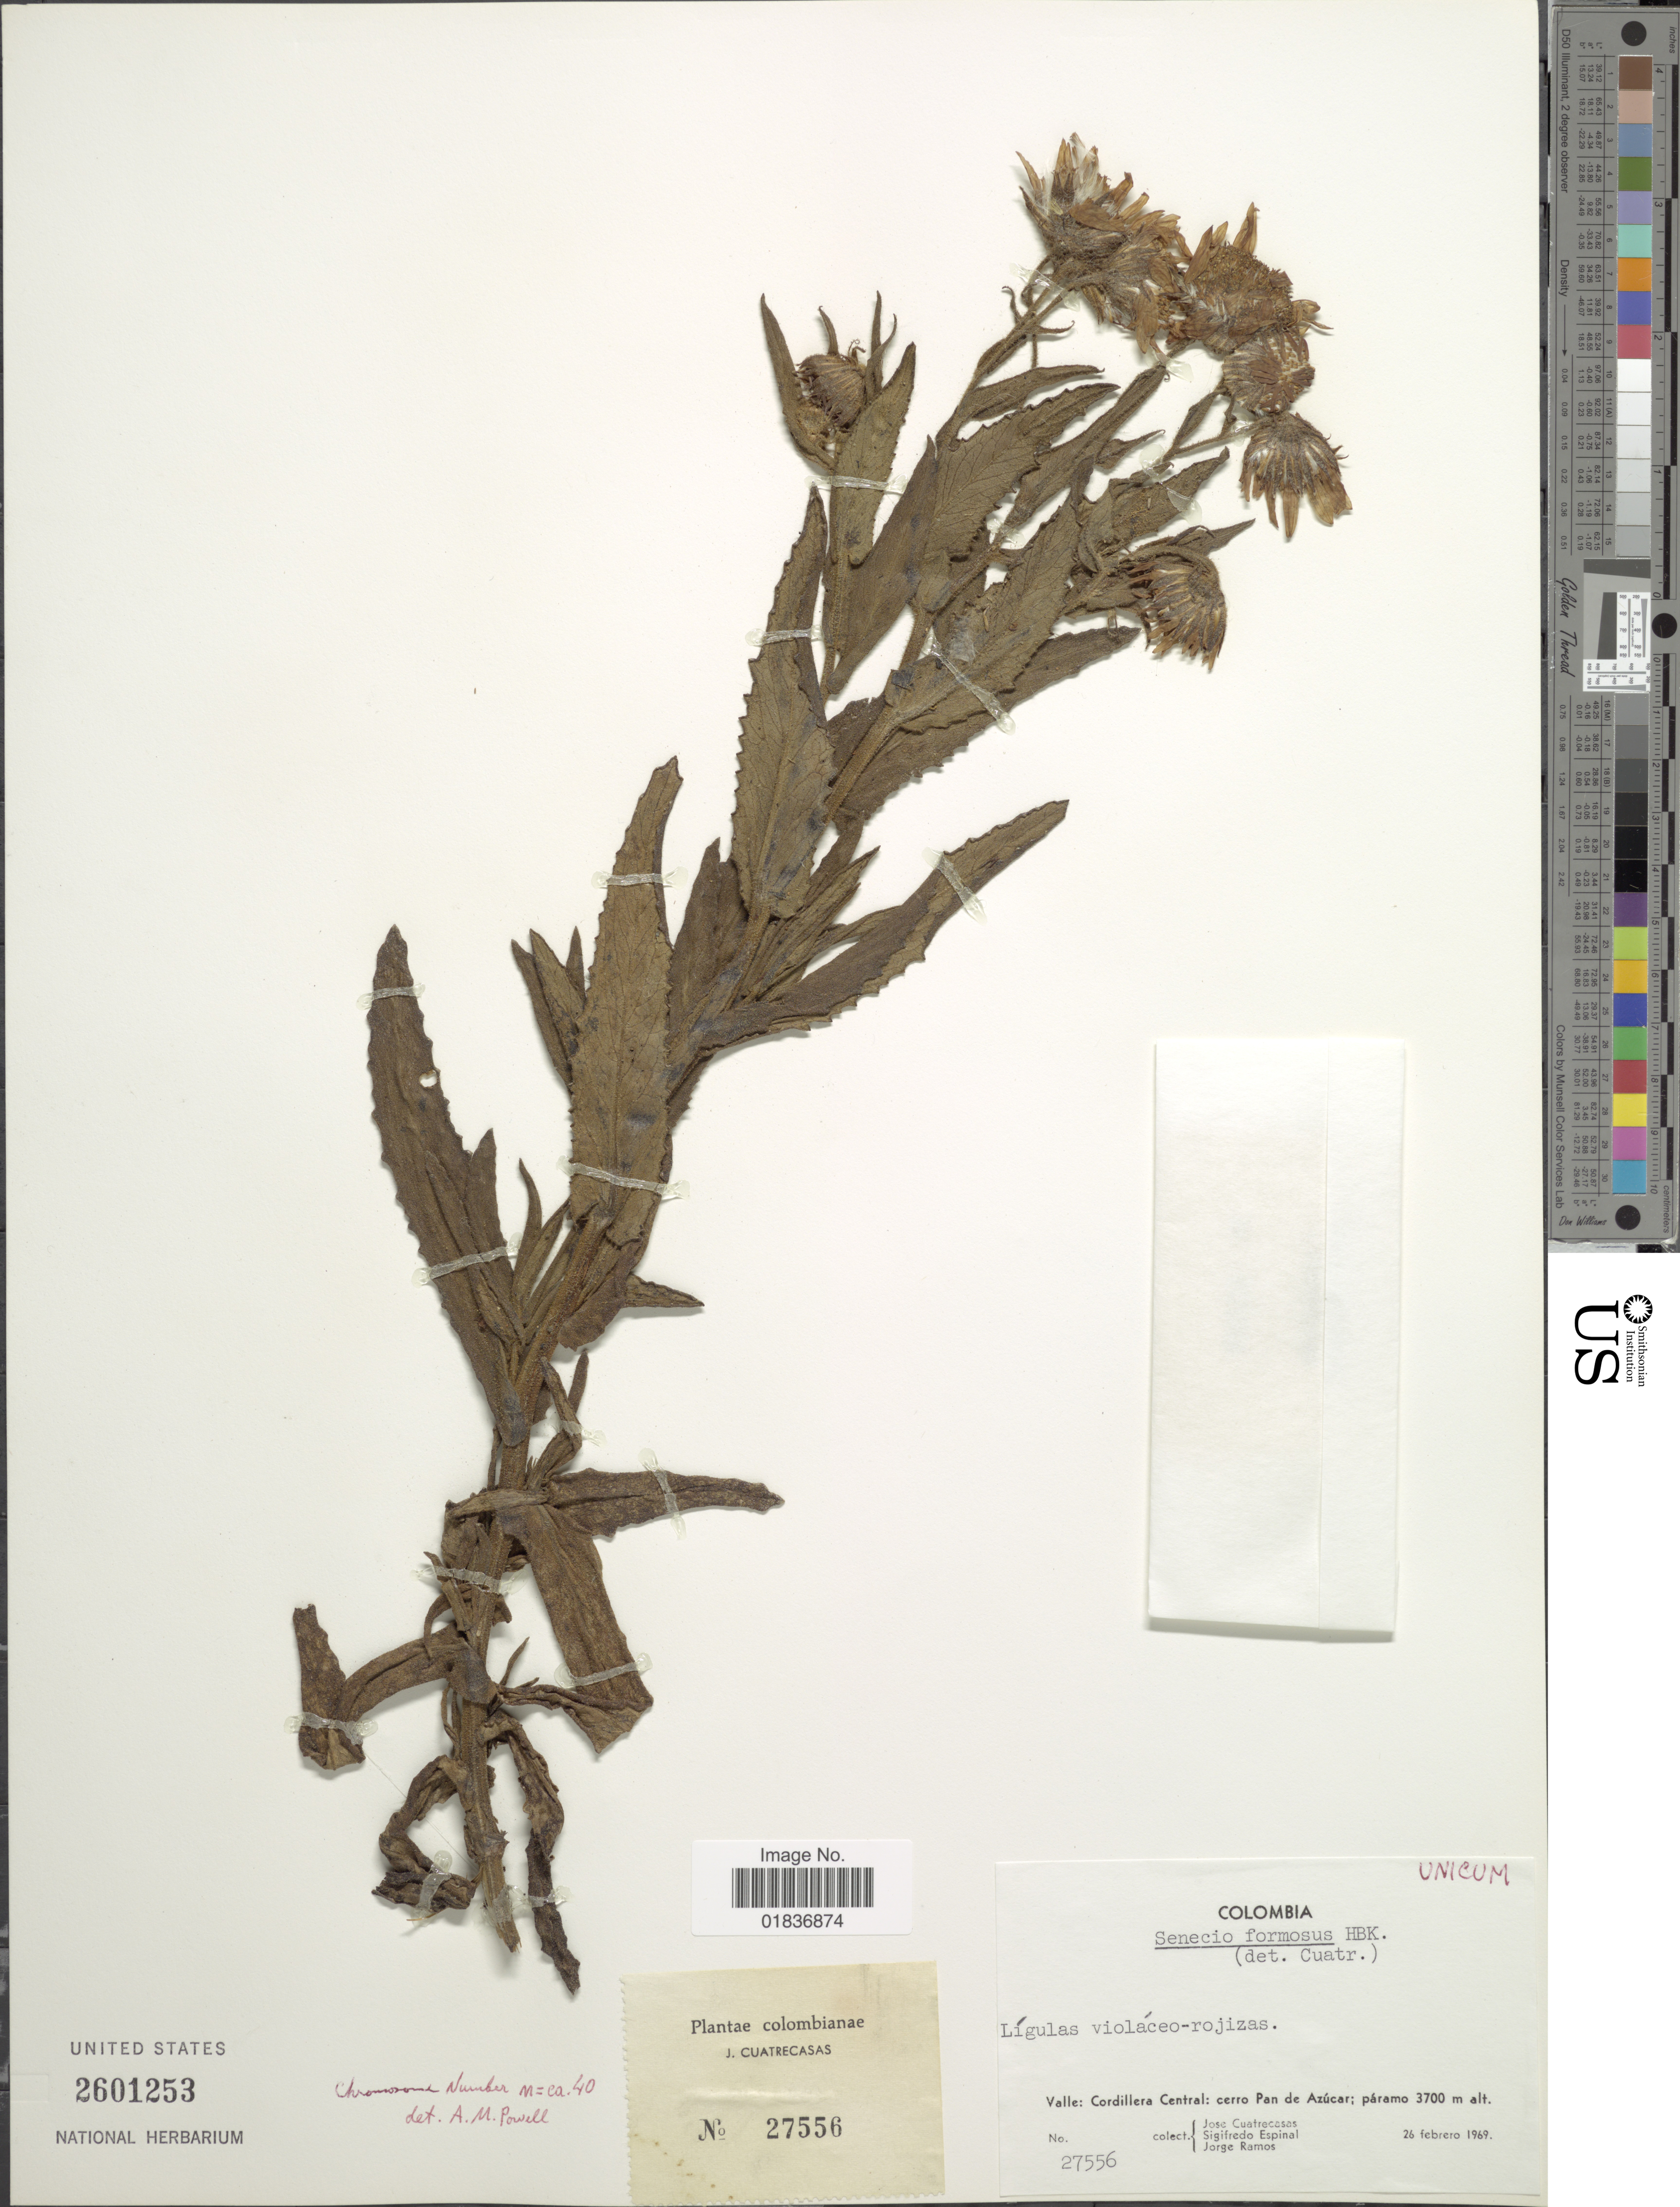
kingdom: Plantae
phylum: Tracheophyta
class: Magnoliopsida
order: Asterales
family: Asteraceae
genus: Senecio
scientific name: Senecio wedglacialis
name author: Cuatrec.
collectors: J. Cuatrecasas, S. T. Espinal & J. Ramos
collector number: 27556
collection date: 1969-02-26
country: Colombia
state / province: Valle del Cauca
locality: Valle; Cordillera Central: cerro Pan de Azucar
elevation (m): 3700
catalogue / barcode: US 2601253